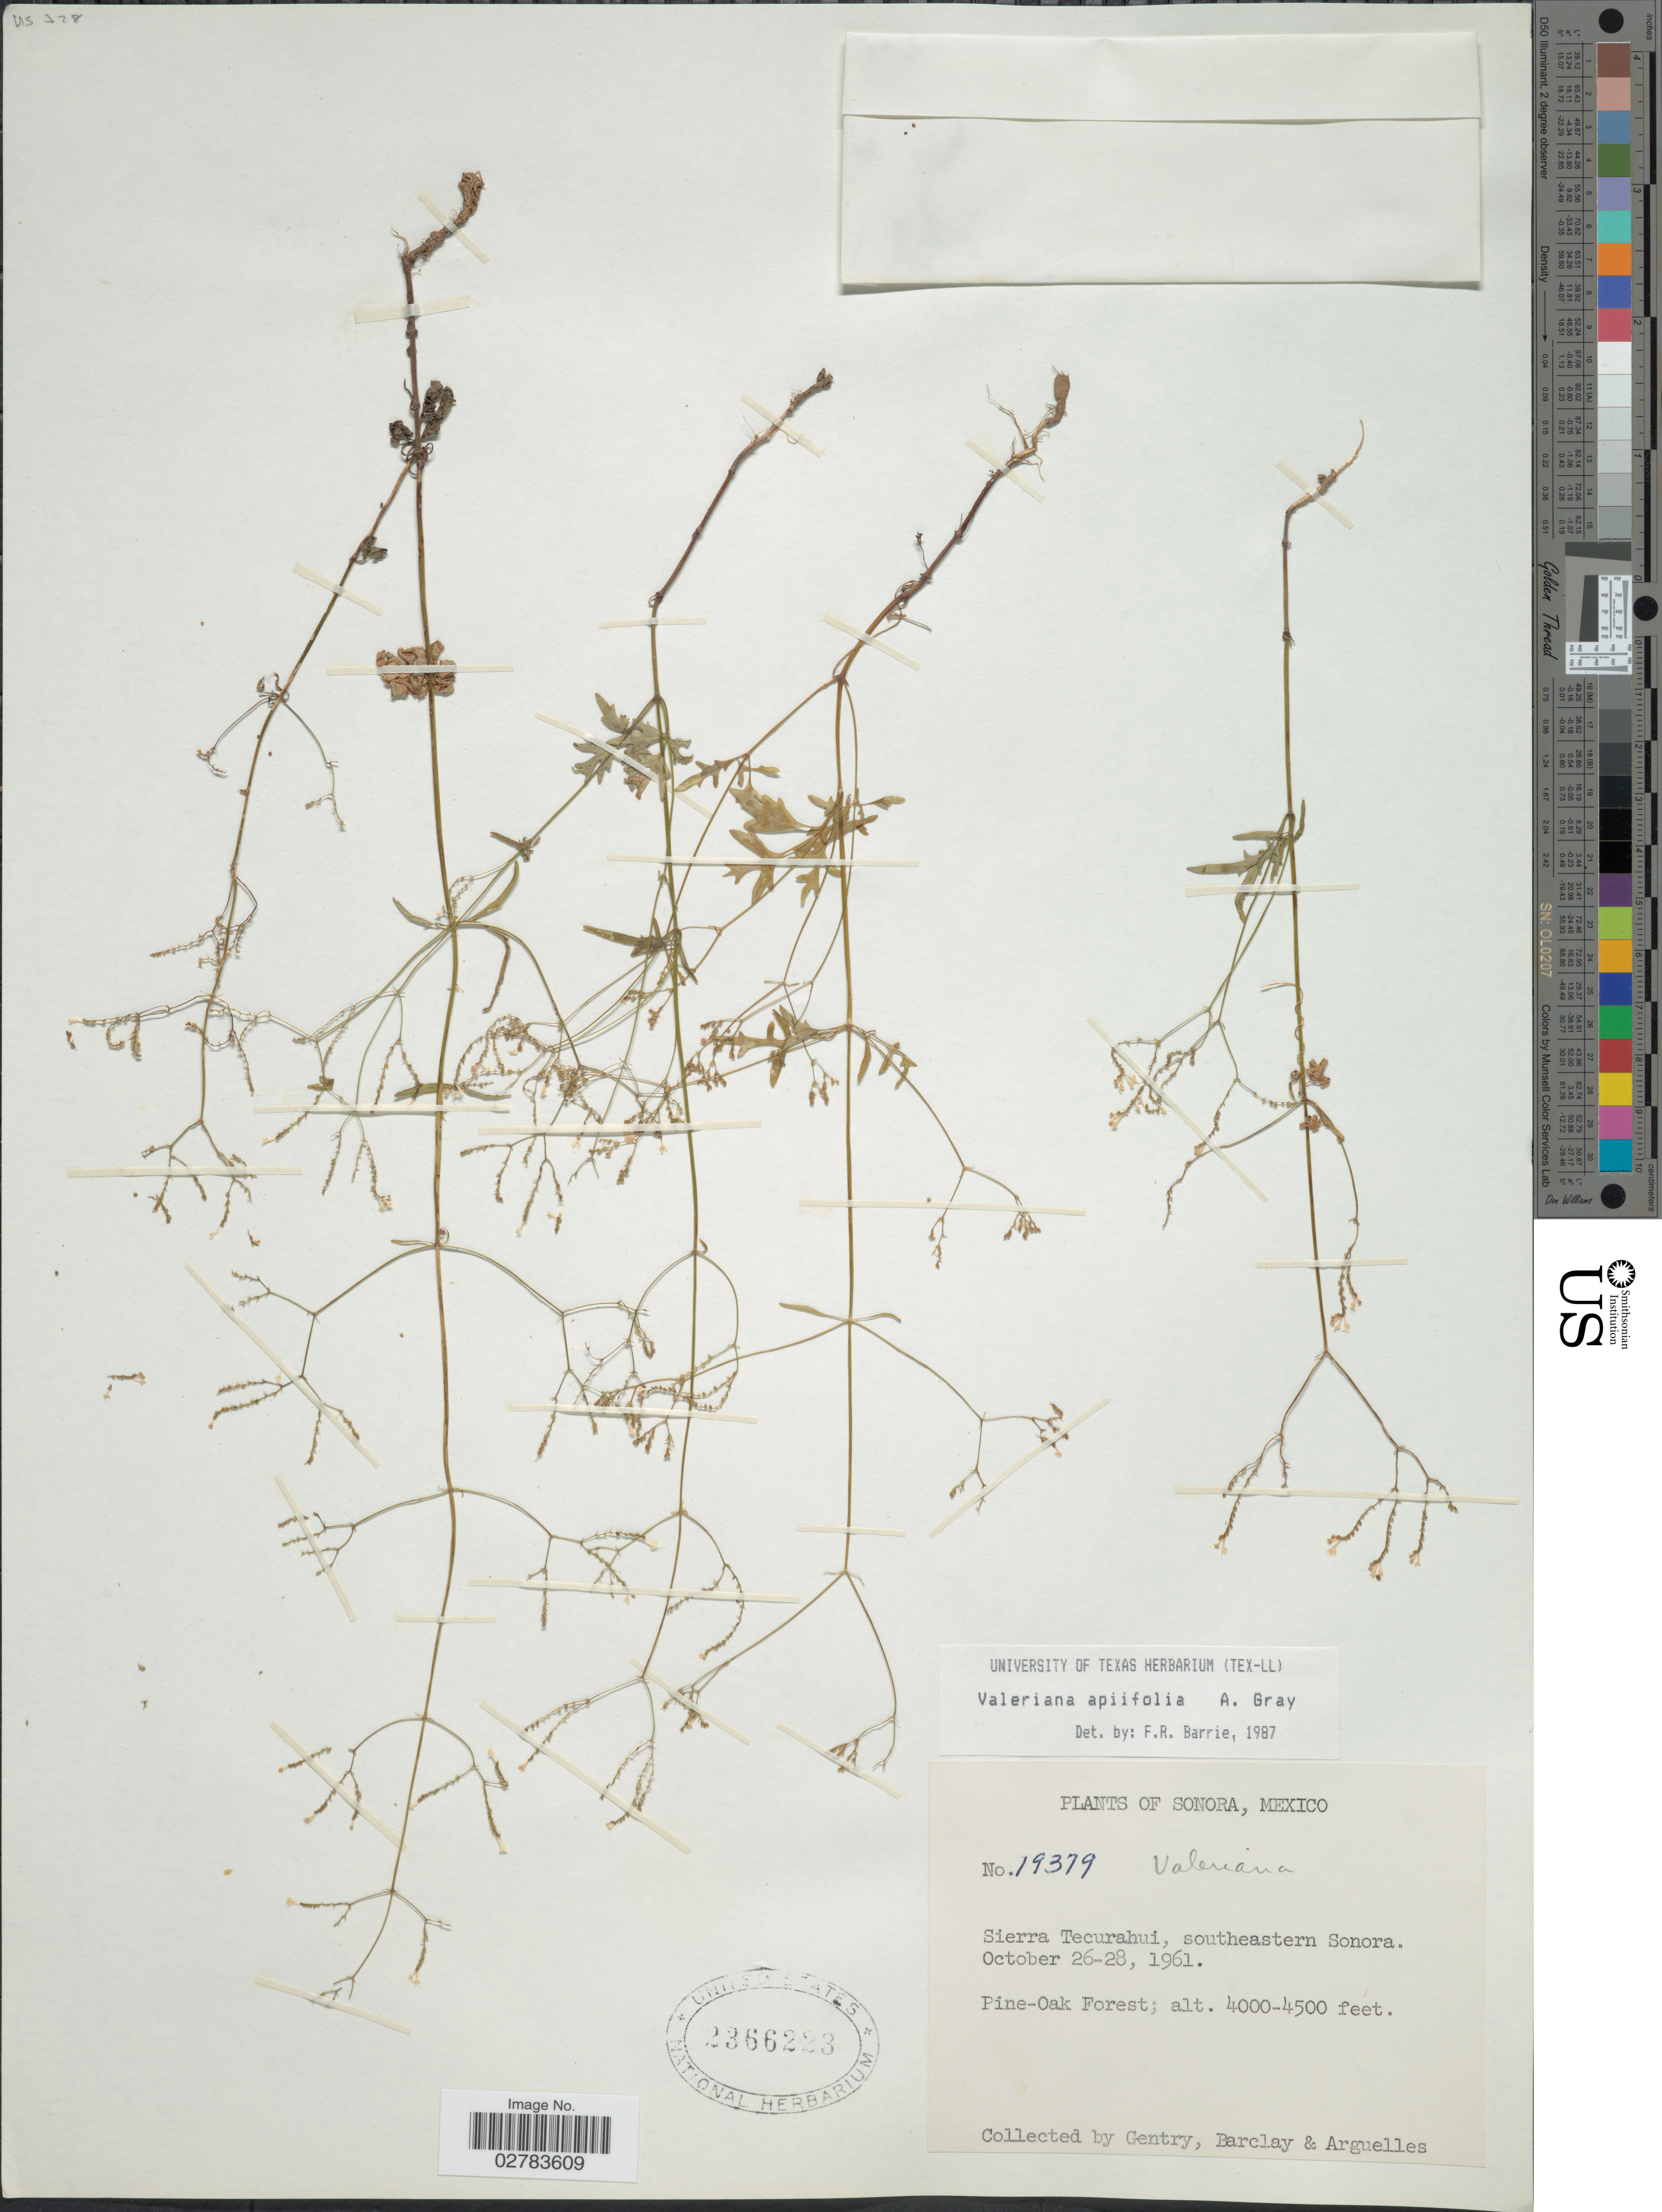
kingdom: Plantae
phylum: Tracheophyta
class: Magnoliopsida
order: Dipsacales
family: Caprifoliaceae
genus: Valeriana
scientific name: Valeriana apiifolia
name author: A. Gray ex S. Watson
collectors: Gentry, --, -- Barclay & Arguelles, --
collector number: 19379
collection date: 1961-10-26/1961-10-28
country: Mexico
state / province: Sonora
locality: Sierra Tecurahui, southeastern Sonora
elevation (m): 1219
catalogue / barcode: US 2366223